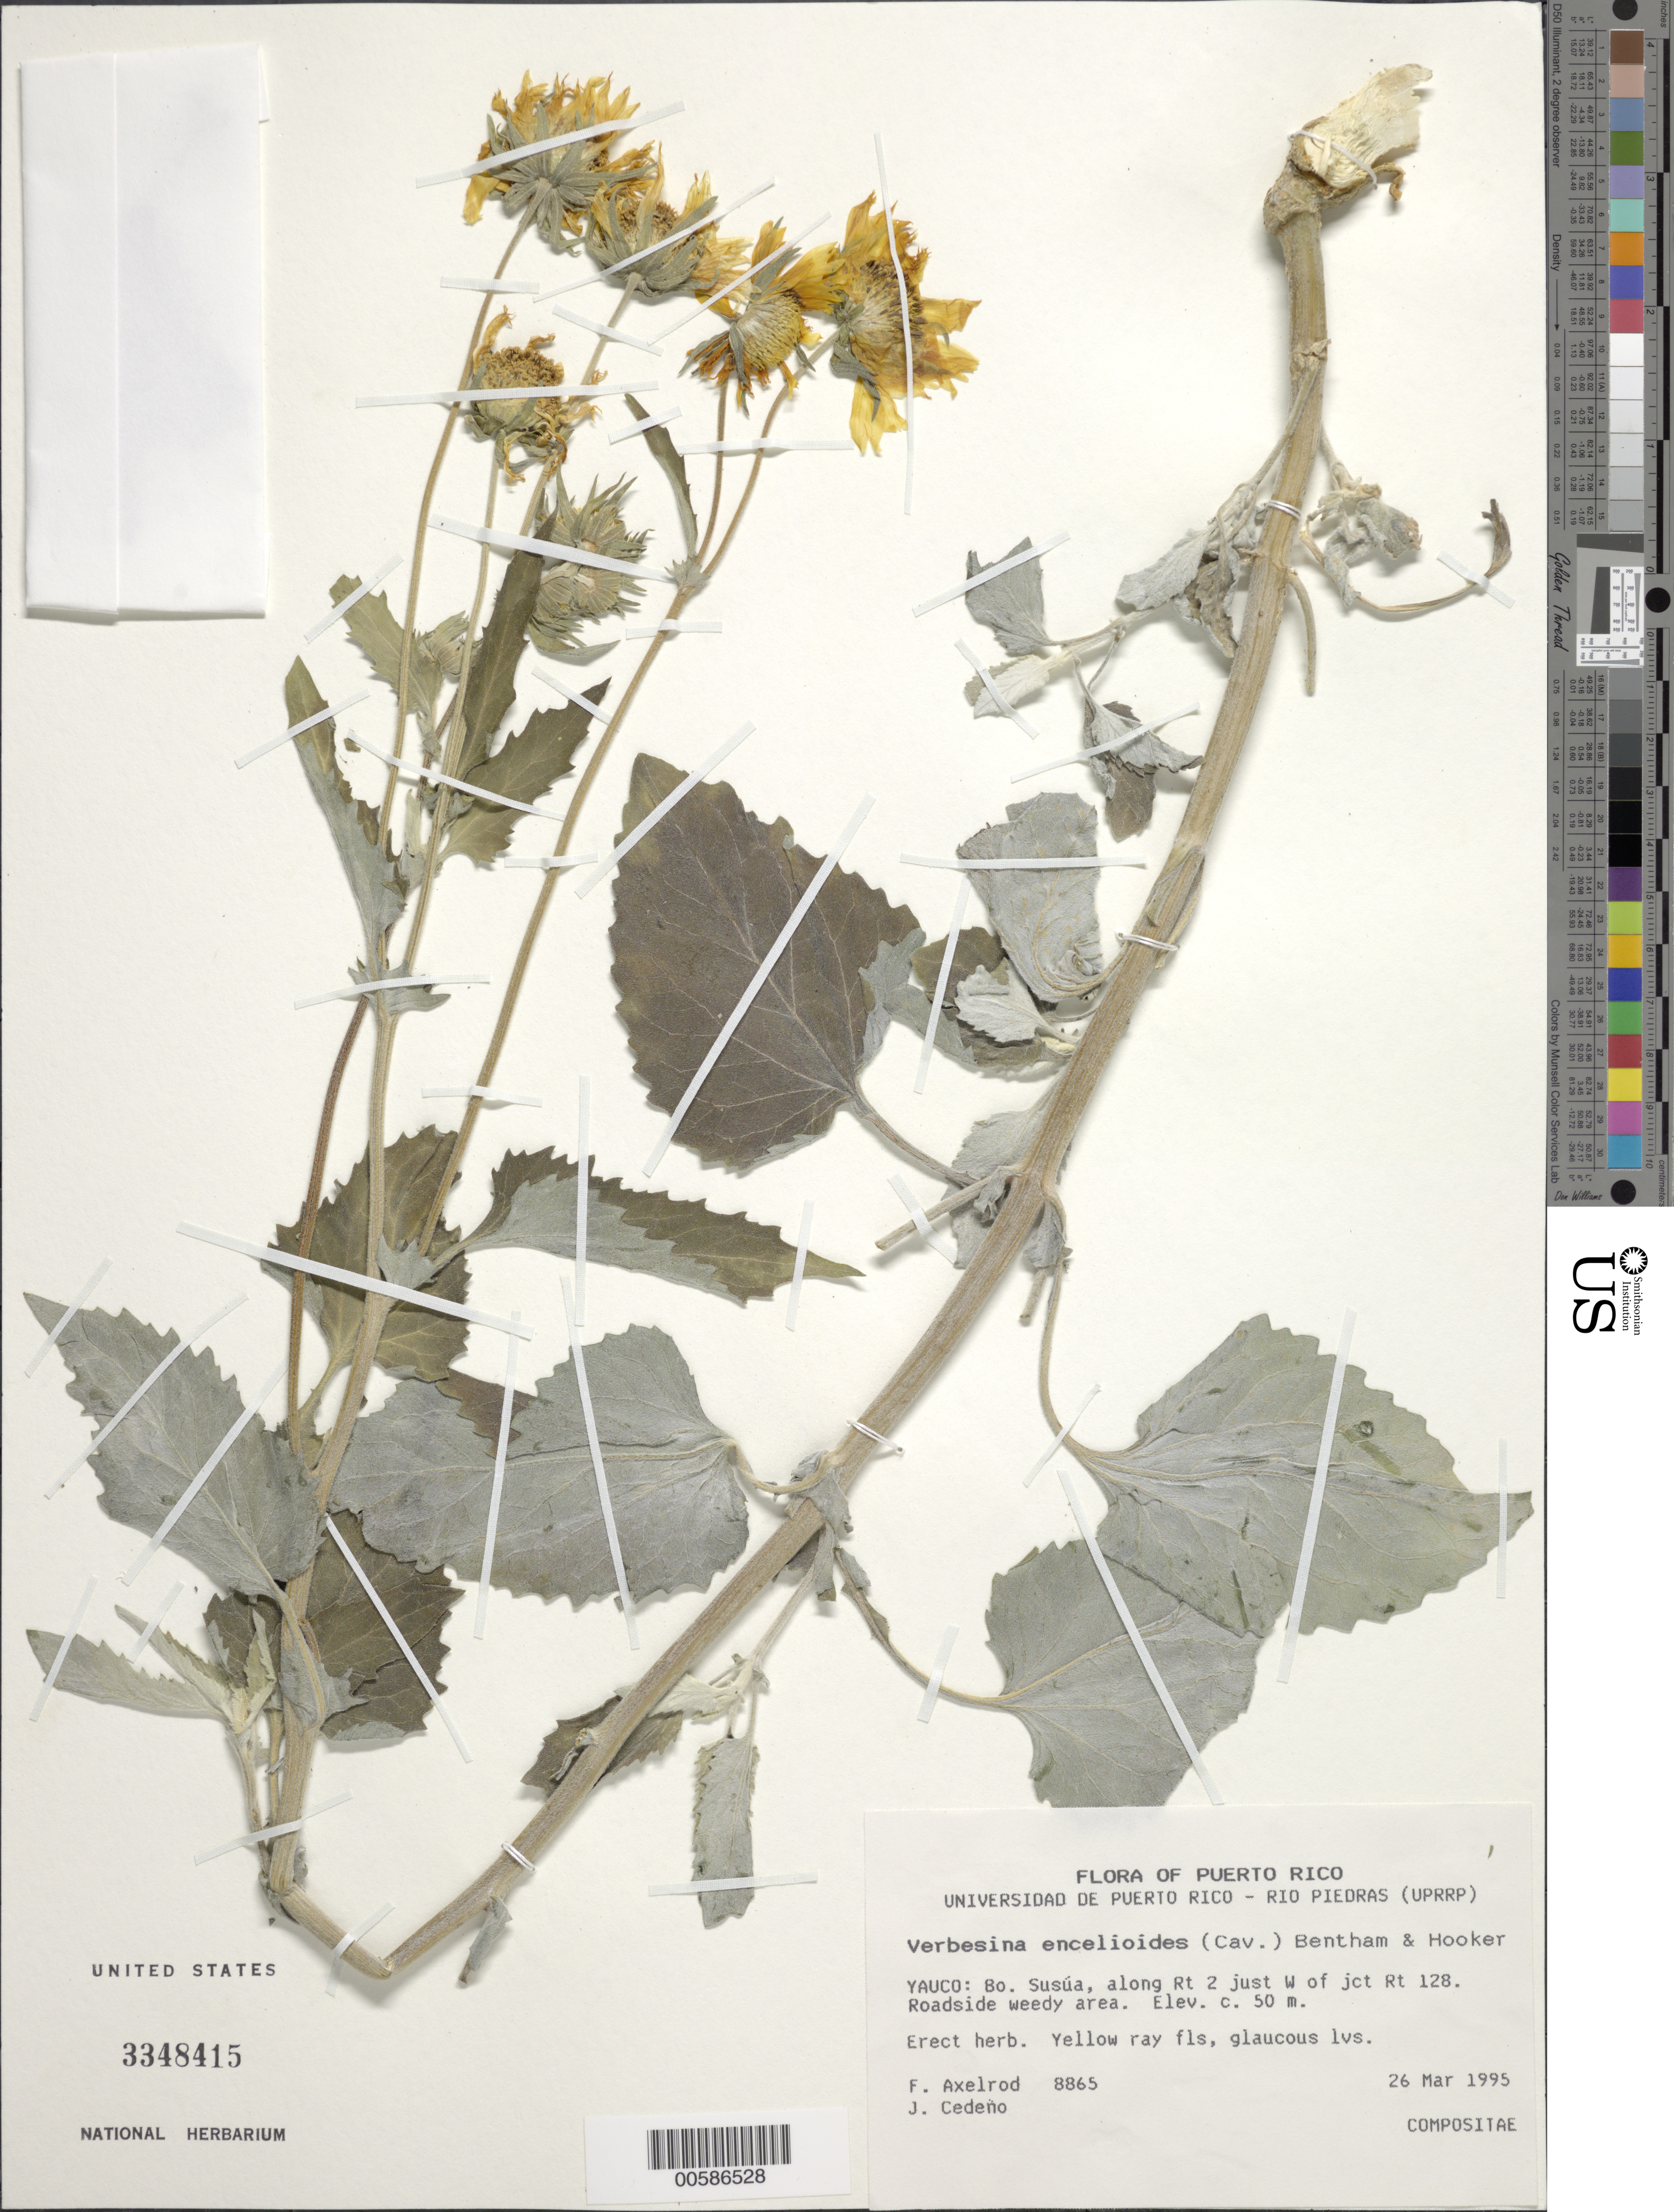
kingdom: Plantae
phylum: Tracheophyta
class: Magnoliopsida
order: Asterales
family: Asteraceae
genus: Verbesina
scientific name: Verbesina encelioides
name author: (Cav.) Benth. & Hook. ex A. Gray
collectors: F. Axelrod & J. Cedeño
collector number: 8865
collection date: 1995-03-26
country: Puerto Rico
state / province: Yauco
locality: Bo. Susua, along Rt 2 just W of jct Rt 128, roadside weedy area.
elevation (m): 50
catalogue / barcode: US 3348415